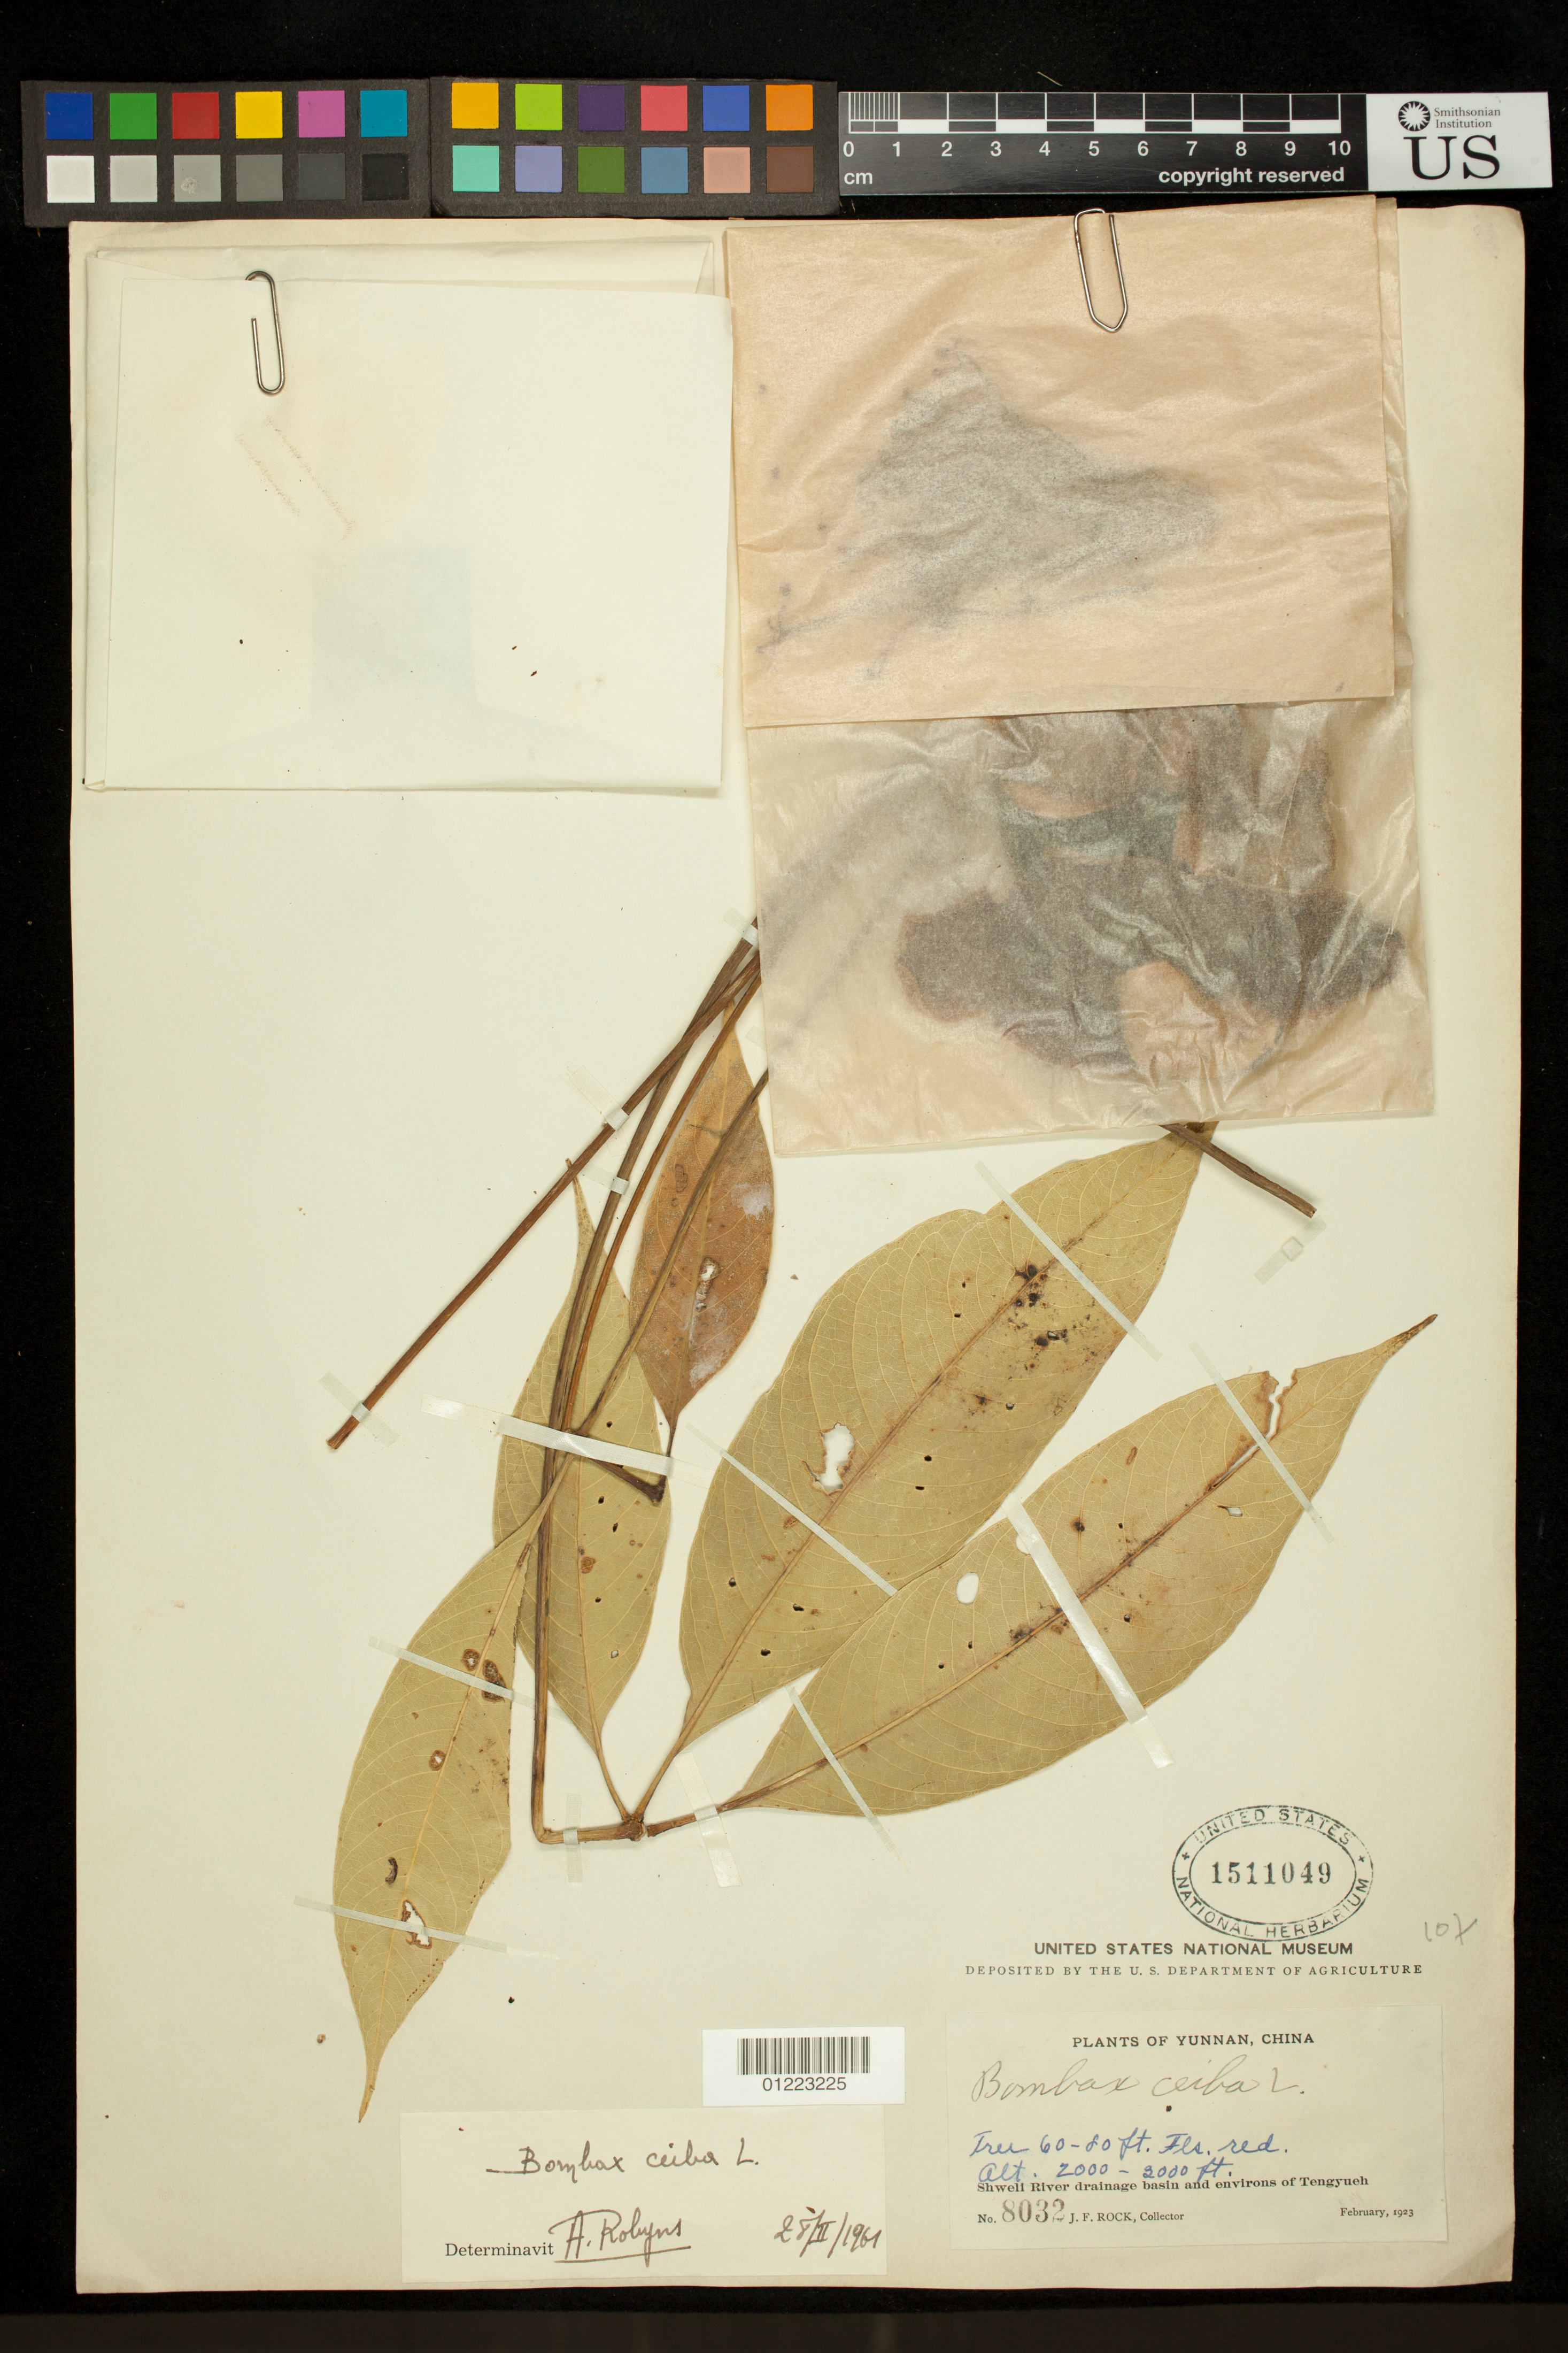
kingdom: Plantae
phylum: Tracheophyta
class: Magnoliopsida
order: Malvales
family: Malvaceae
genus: Bombax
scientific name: Bombax ceiba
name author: L.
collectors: J. F. Rock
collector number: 8032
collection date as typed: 1923-02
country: China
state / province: Yunnan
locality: Shweli River drainage basin and environs of Tengyueh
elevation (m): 610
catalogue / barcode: US 1511049